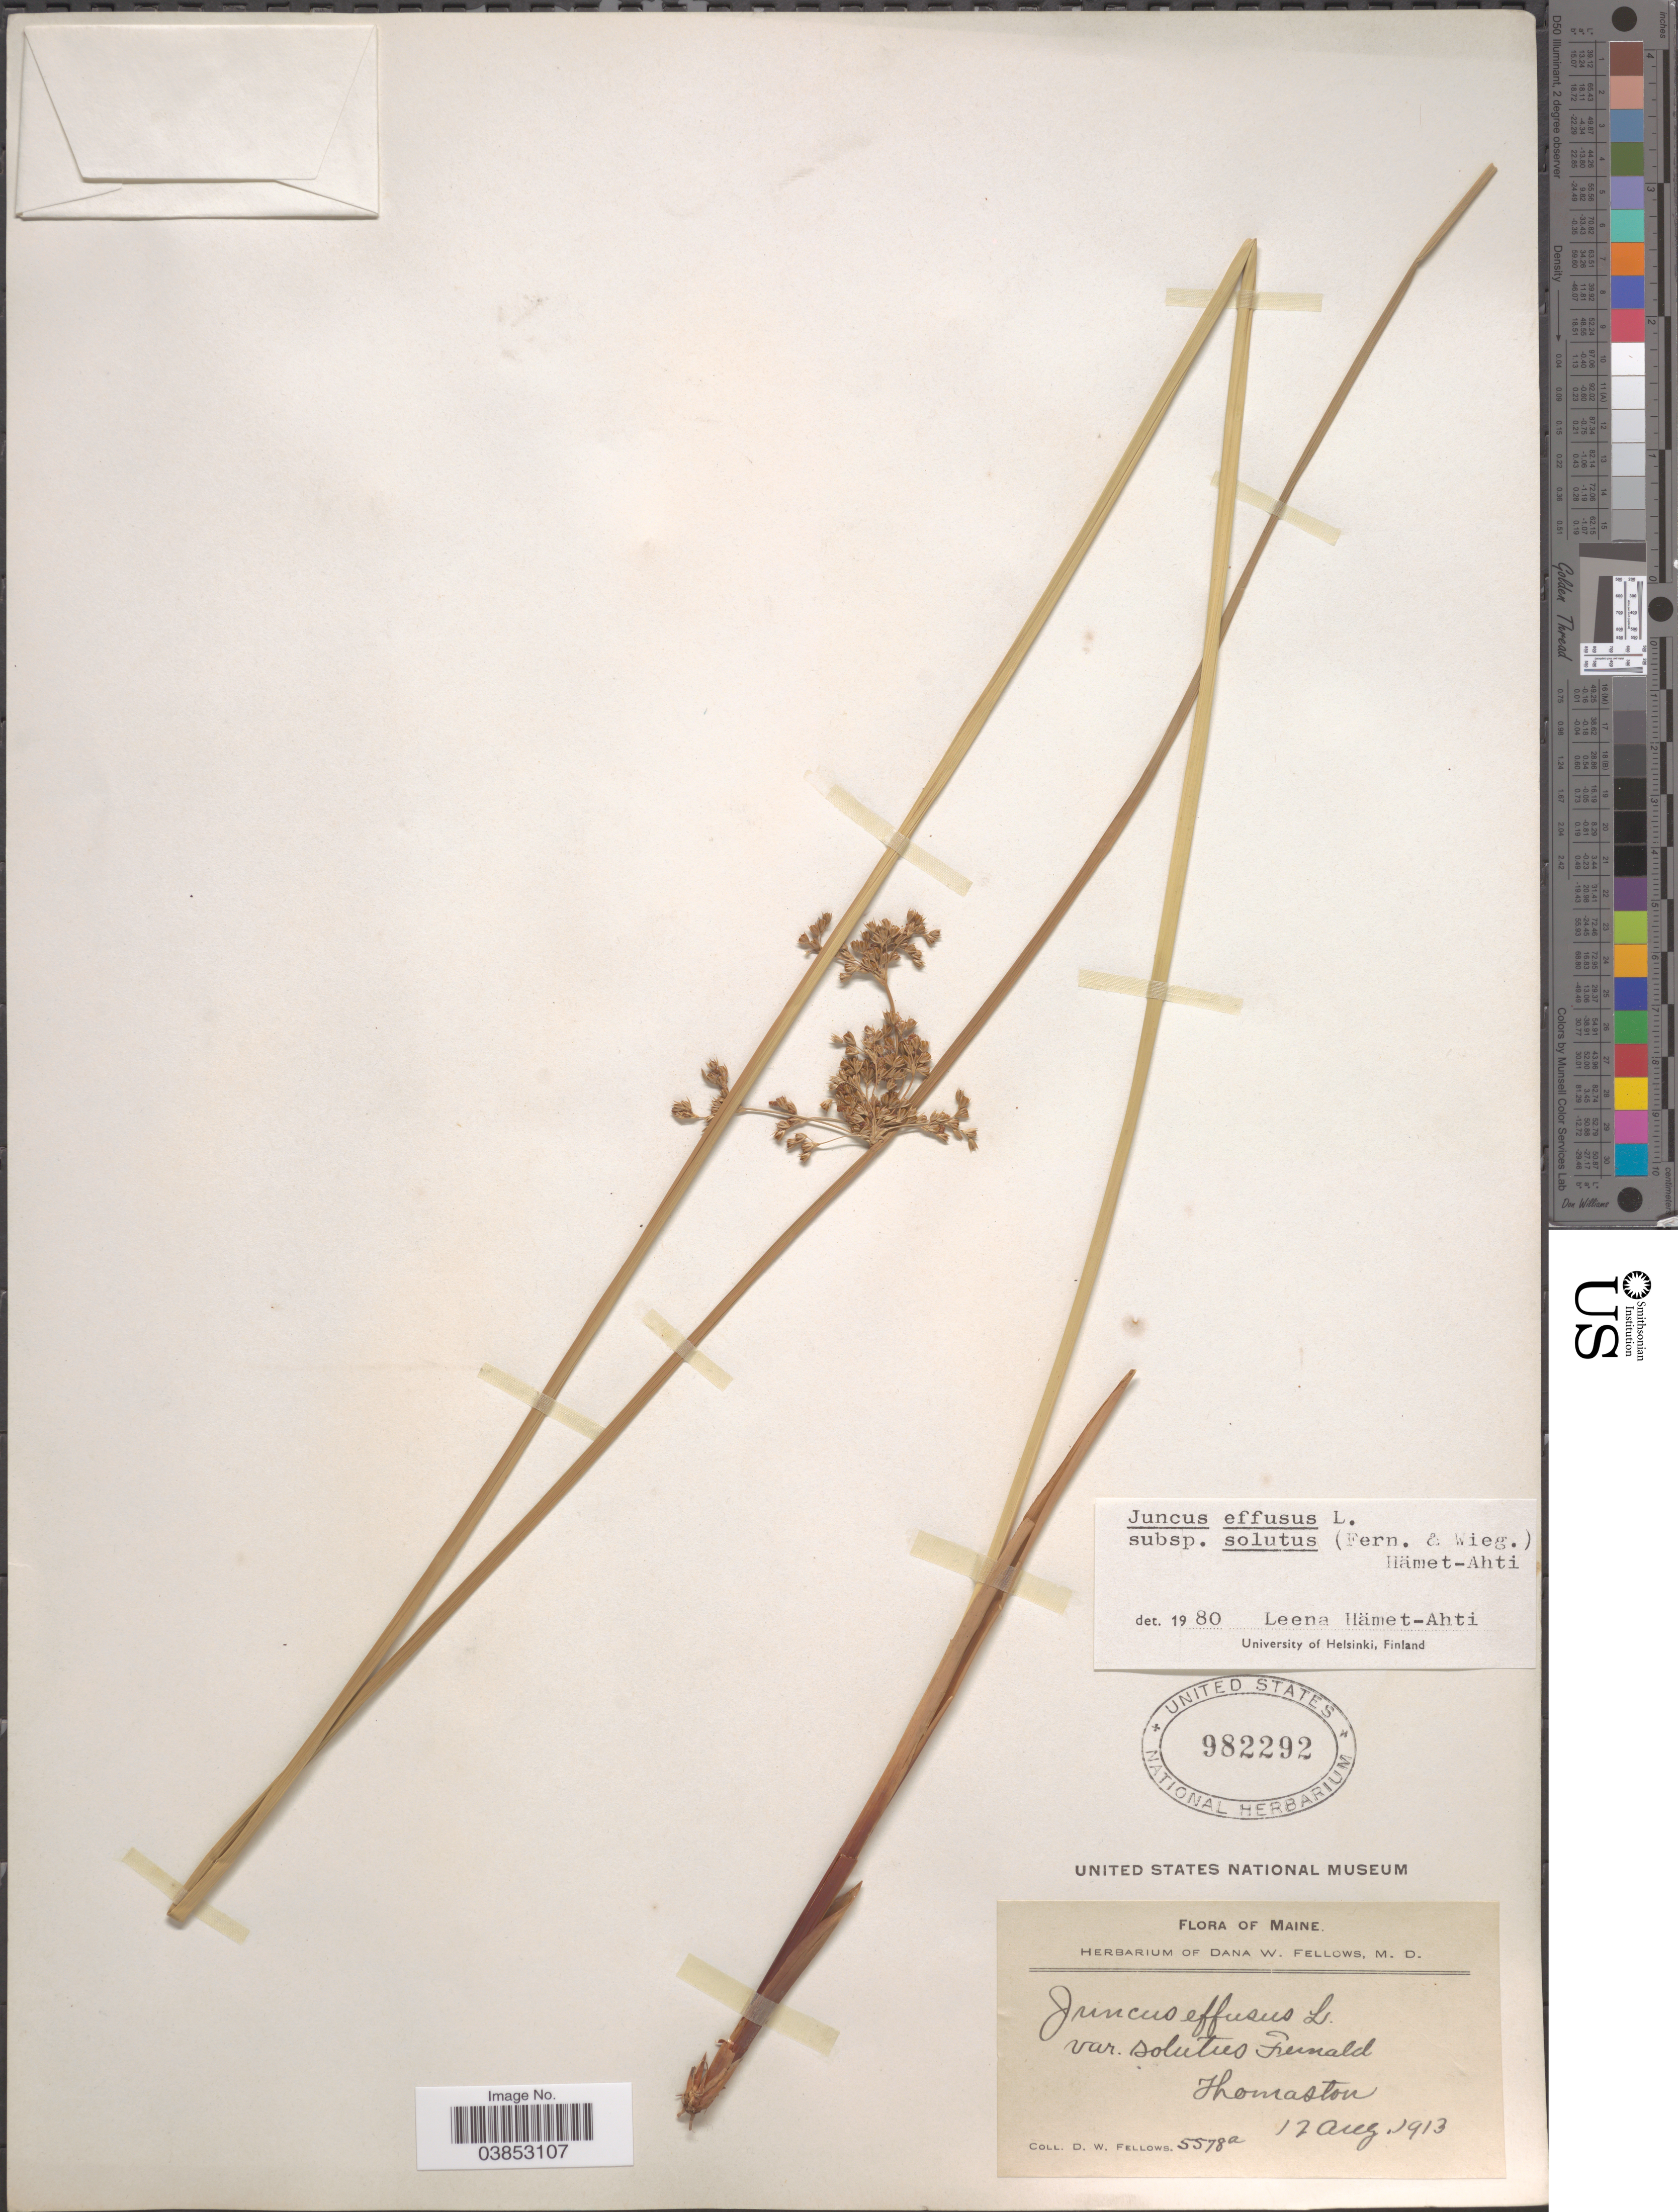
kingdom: Plantae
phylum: Tracheophyta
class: Liliopsida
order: Poales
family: Juncaceae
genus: Juncus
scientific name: Juncus effusus var. solutus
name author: Fernald & Wiegand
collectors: D. W. Fellows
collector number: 5578a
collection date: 1913-08-12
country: United States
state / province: Maine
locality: Thomaston.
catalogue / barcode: US 982292